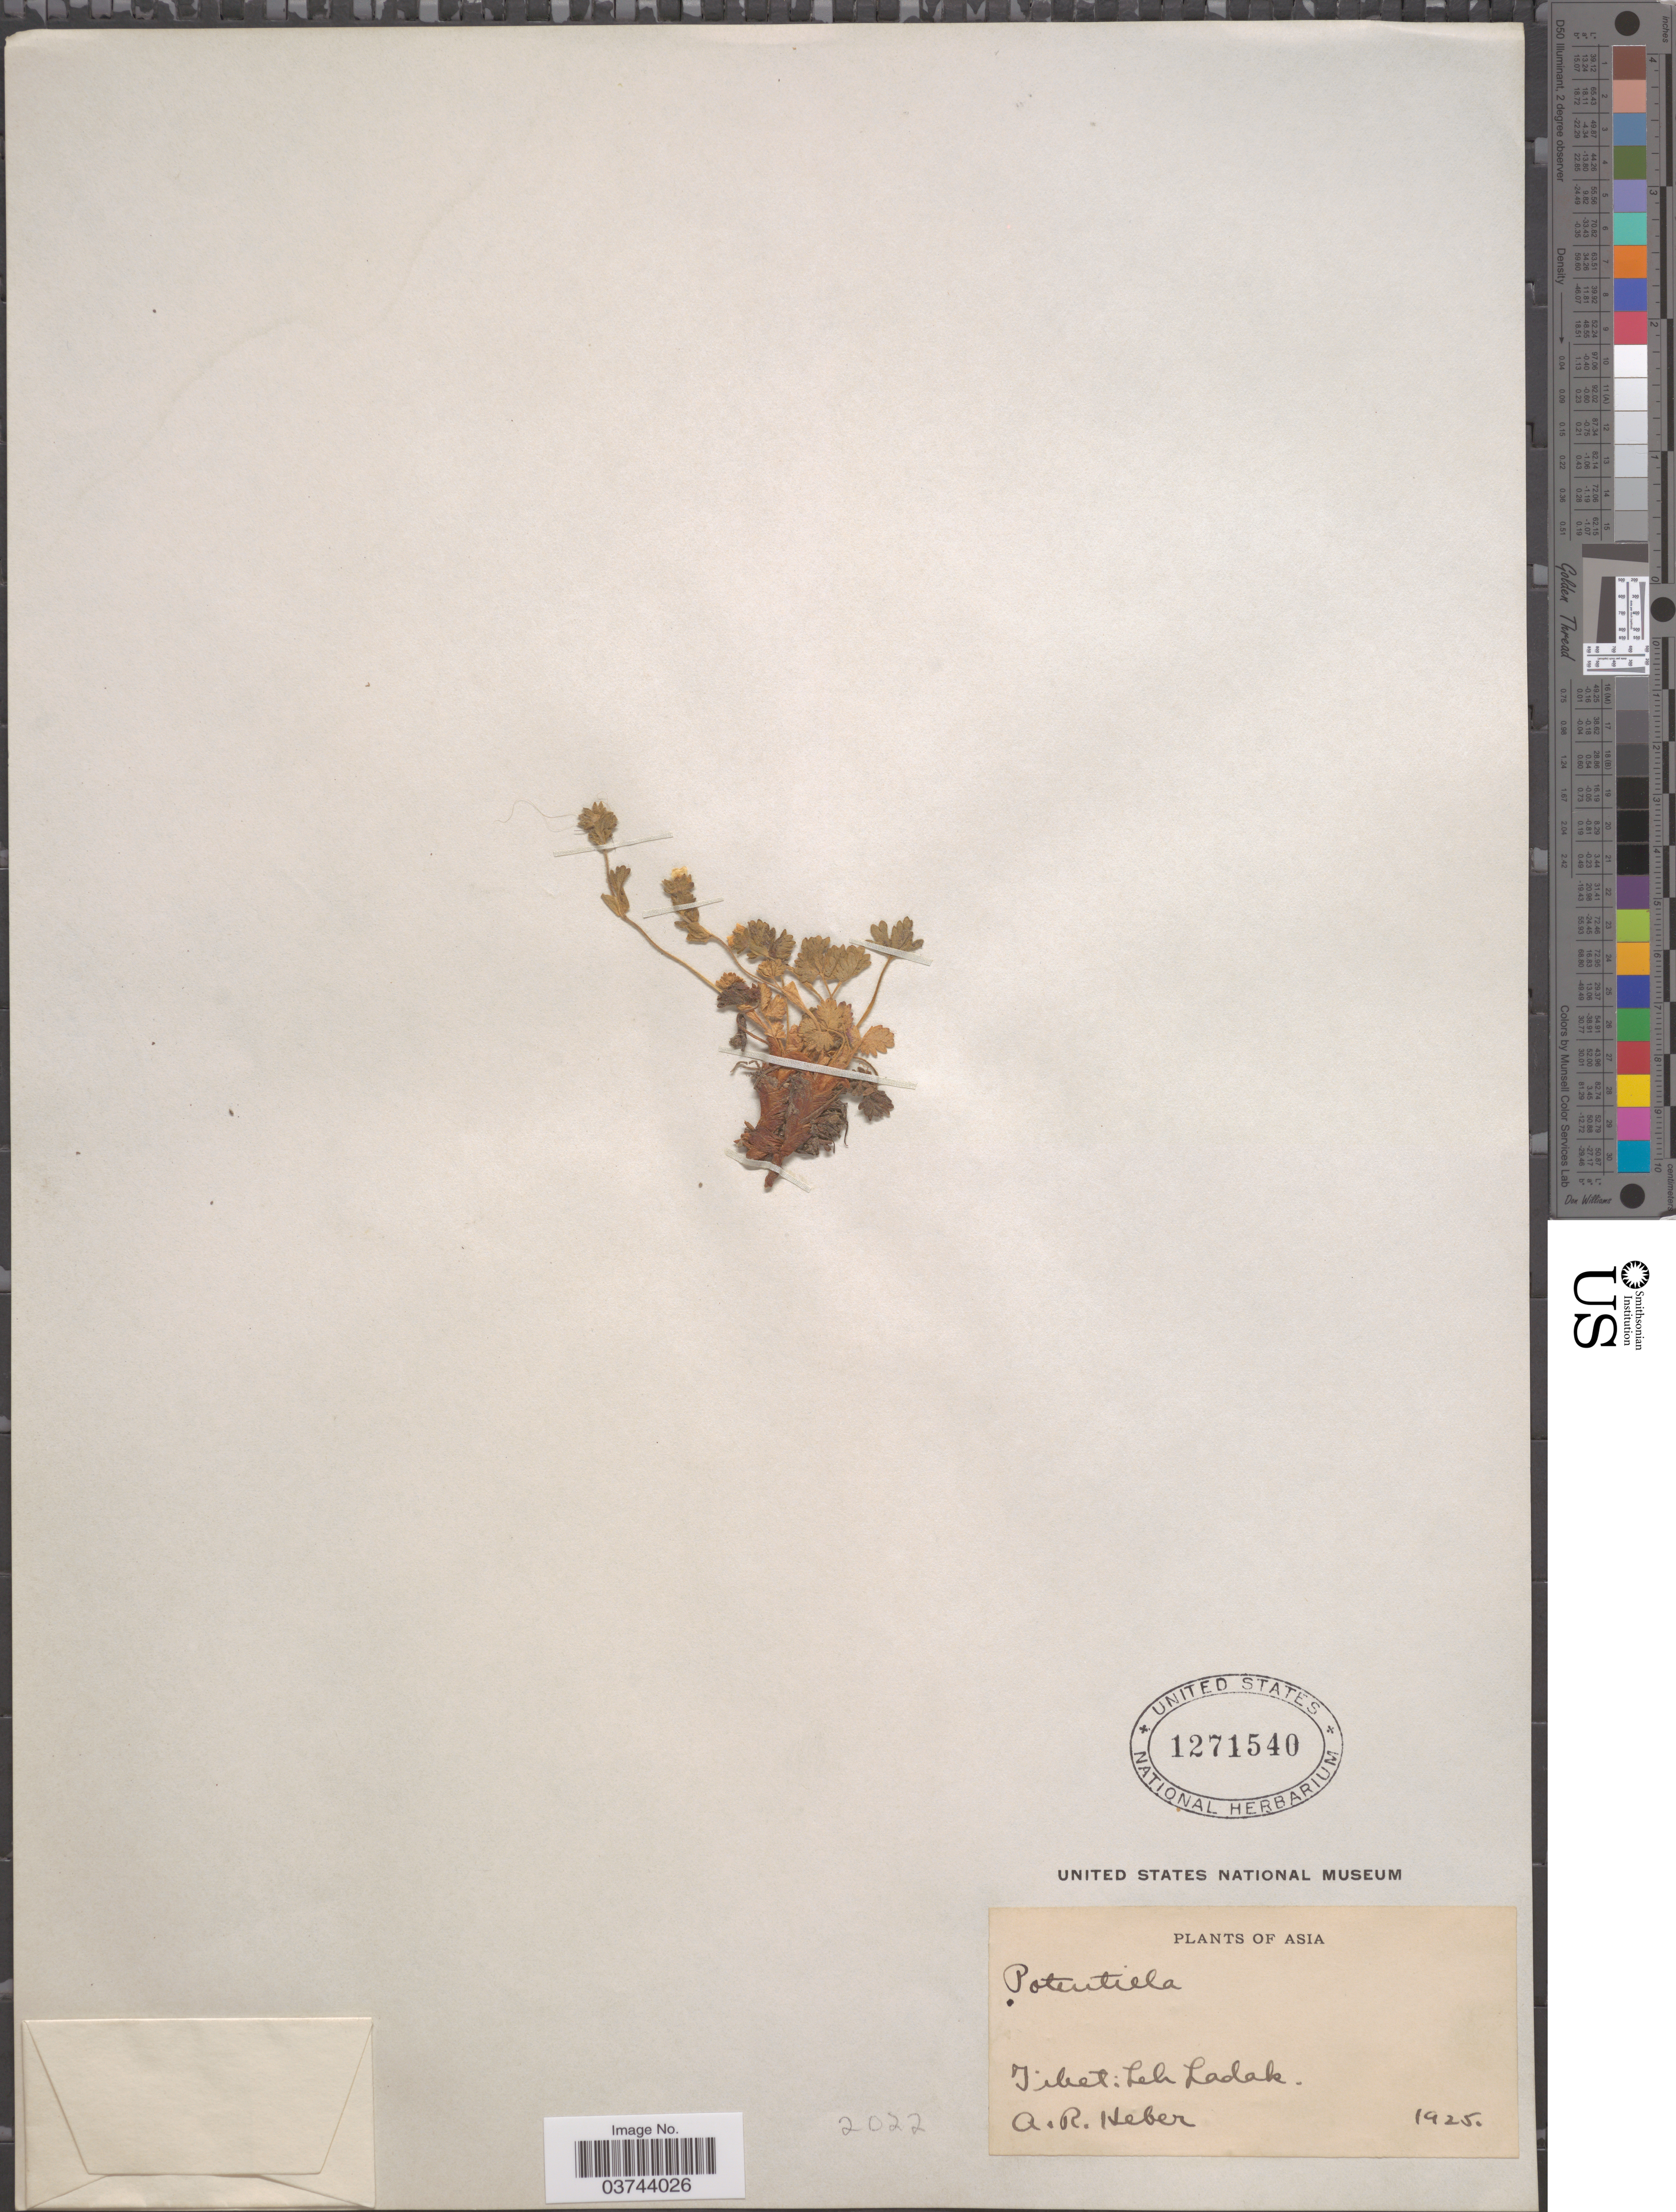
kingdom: Plantae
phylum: Tracheophyta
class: Magnoliopsida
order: Rosales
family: Rosaceae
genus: Potentilla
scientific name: Potentilla sp.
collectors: A. Heber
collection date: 1925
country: India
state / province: Ladakh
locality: Tibet: Leh Ladak.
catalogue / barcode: US 1271540